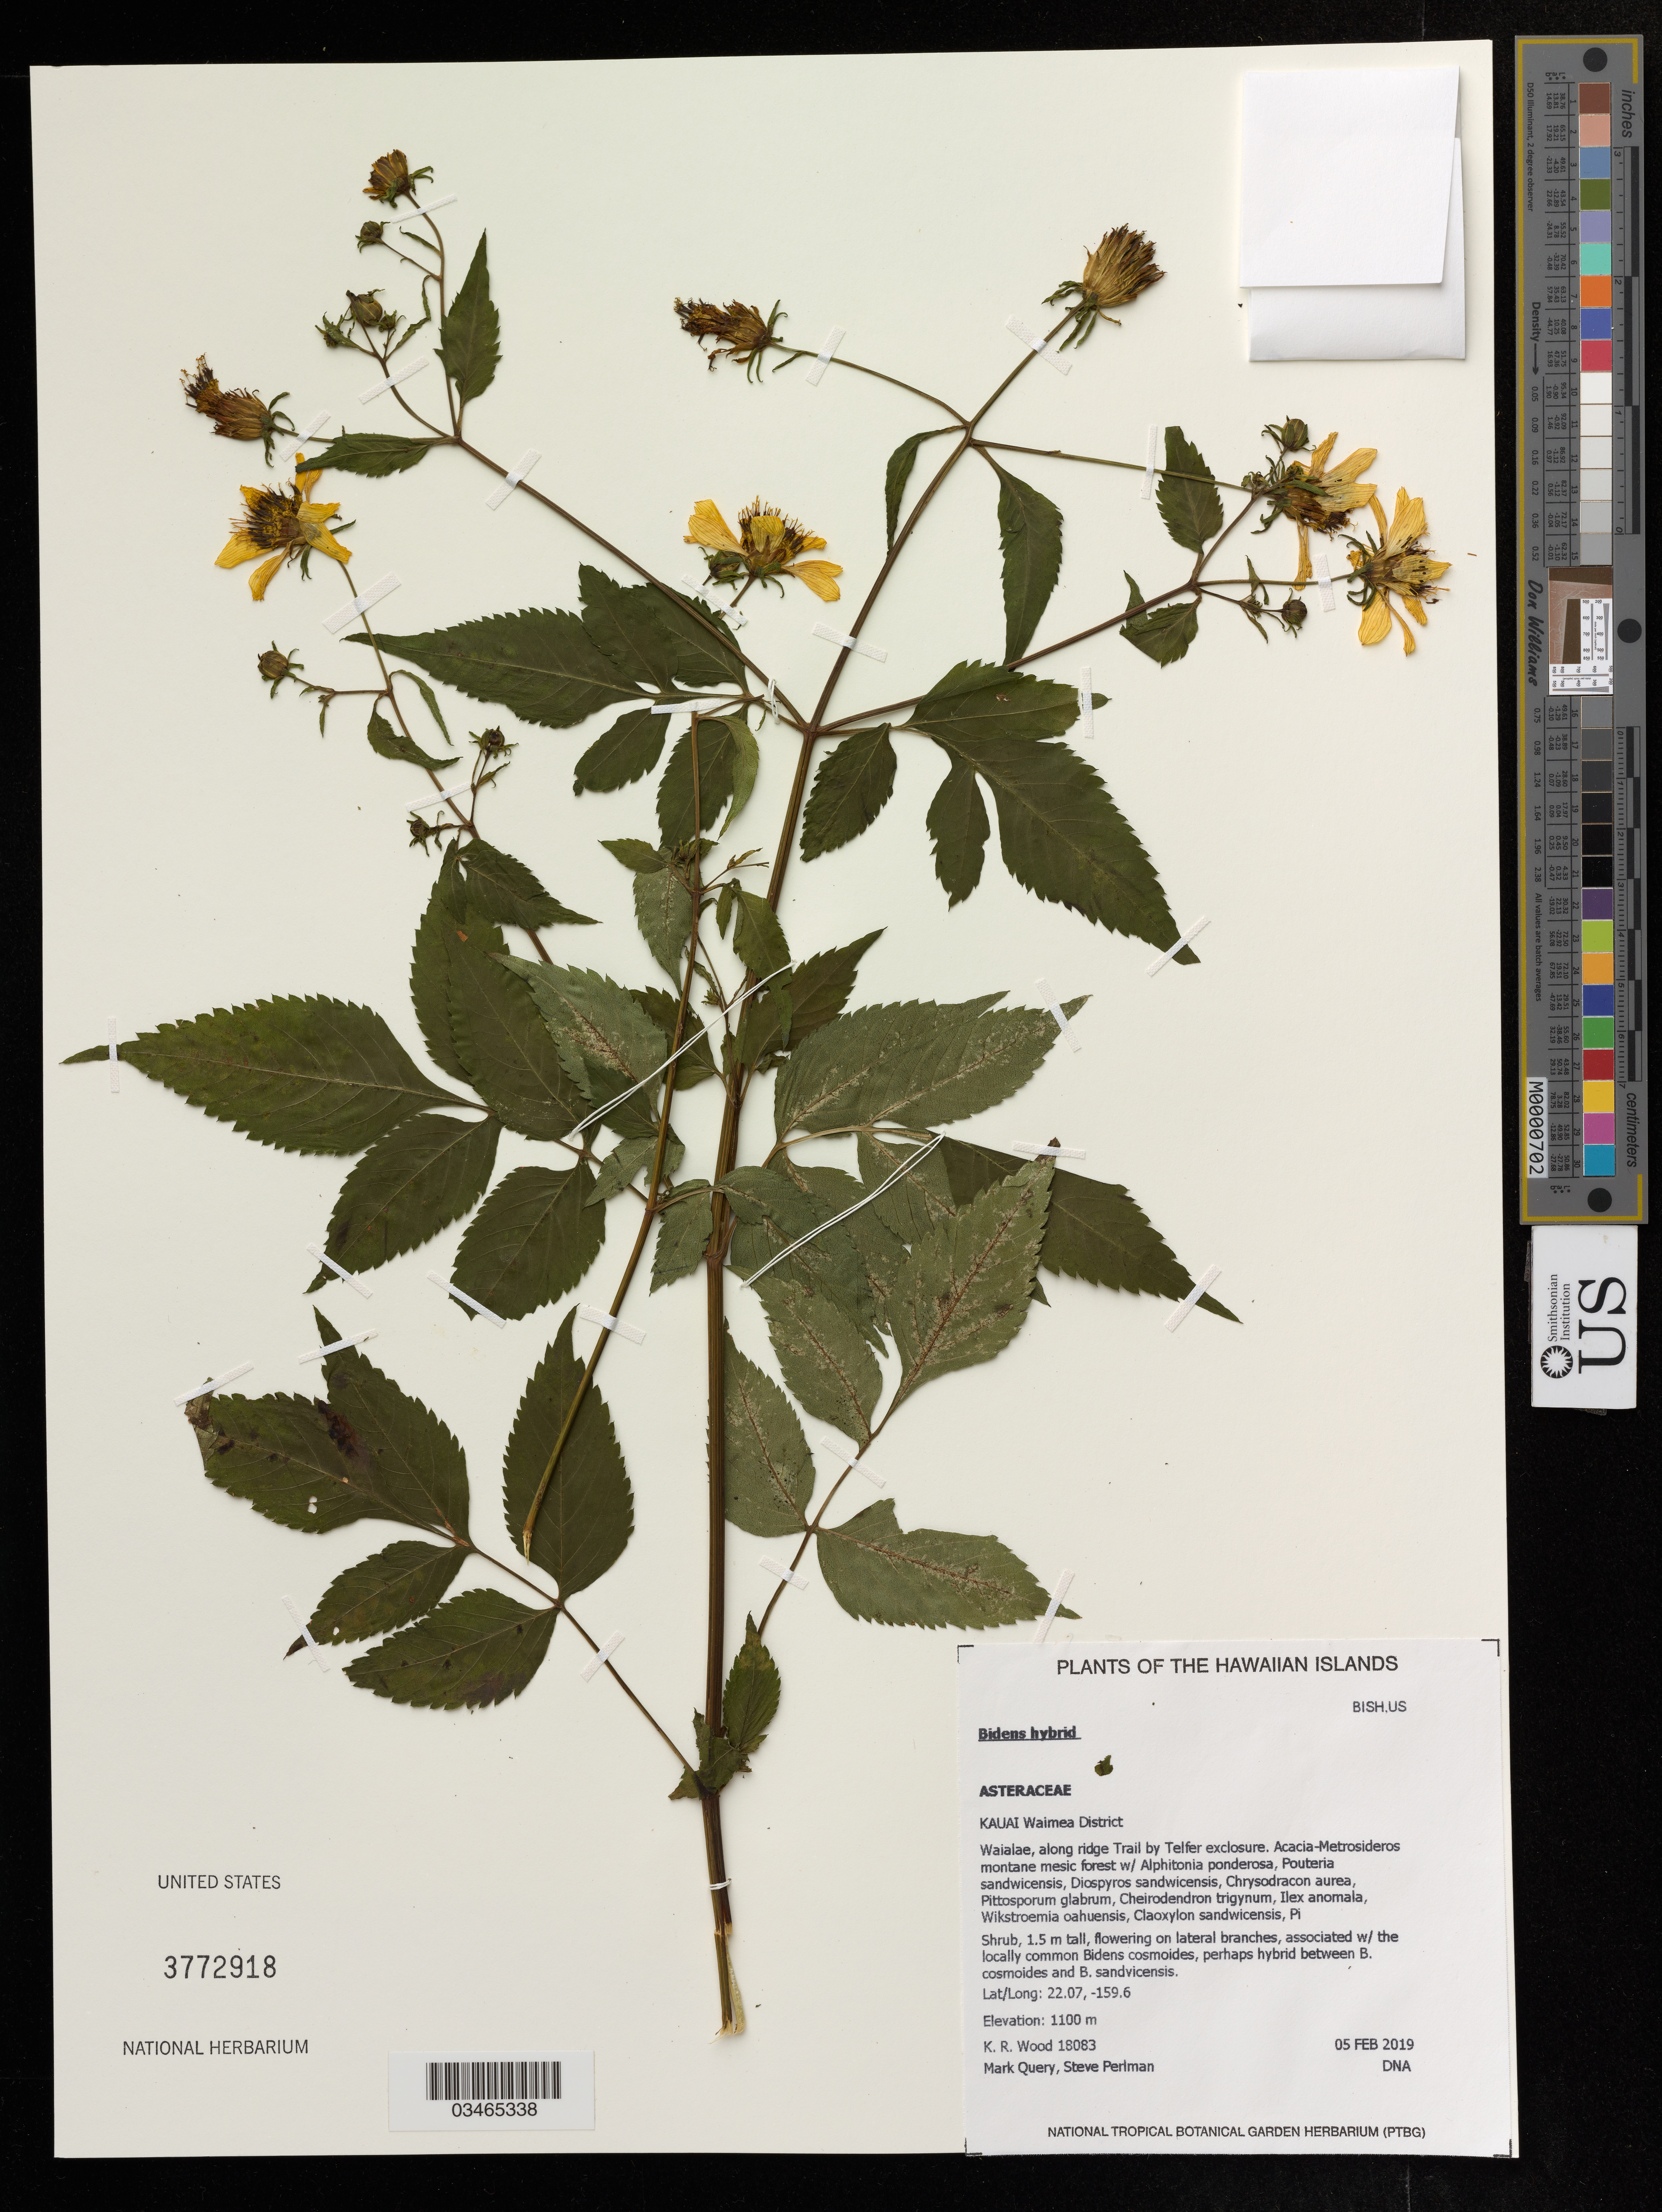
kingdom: Plantae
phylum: Tracheophyta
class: Magnoliopsida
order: Asterales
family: Asteraceae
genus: Bidens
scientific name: Bidens sp.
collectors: K. R. Wood, M. Query & S. Perlman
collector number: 18083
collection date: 2019-02-05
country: United States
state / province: Hawaii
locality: Kauai Waimea District, Waialae, along ridge Trail by Telfer exclosure.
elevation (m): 1100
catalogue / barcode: US 3772918